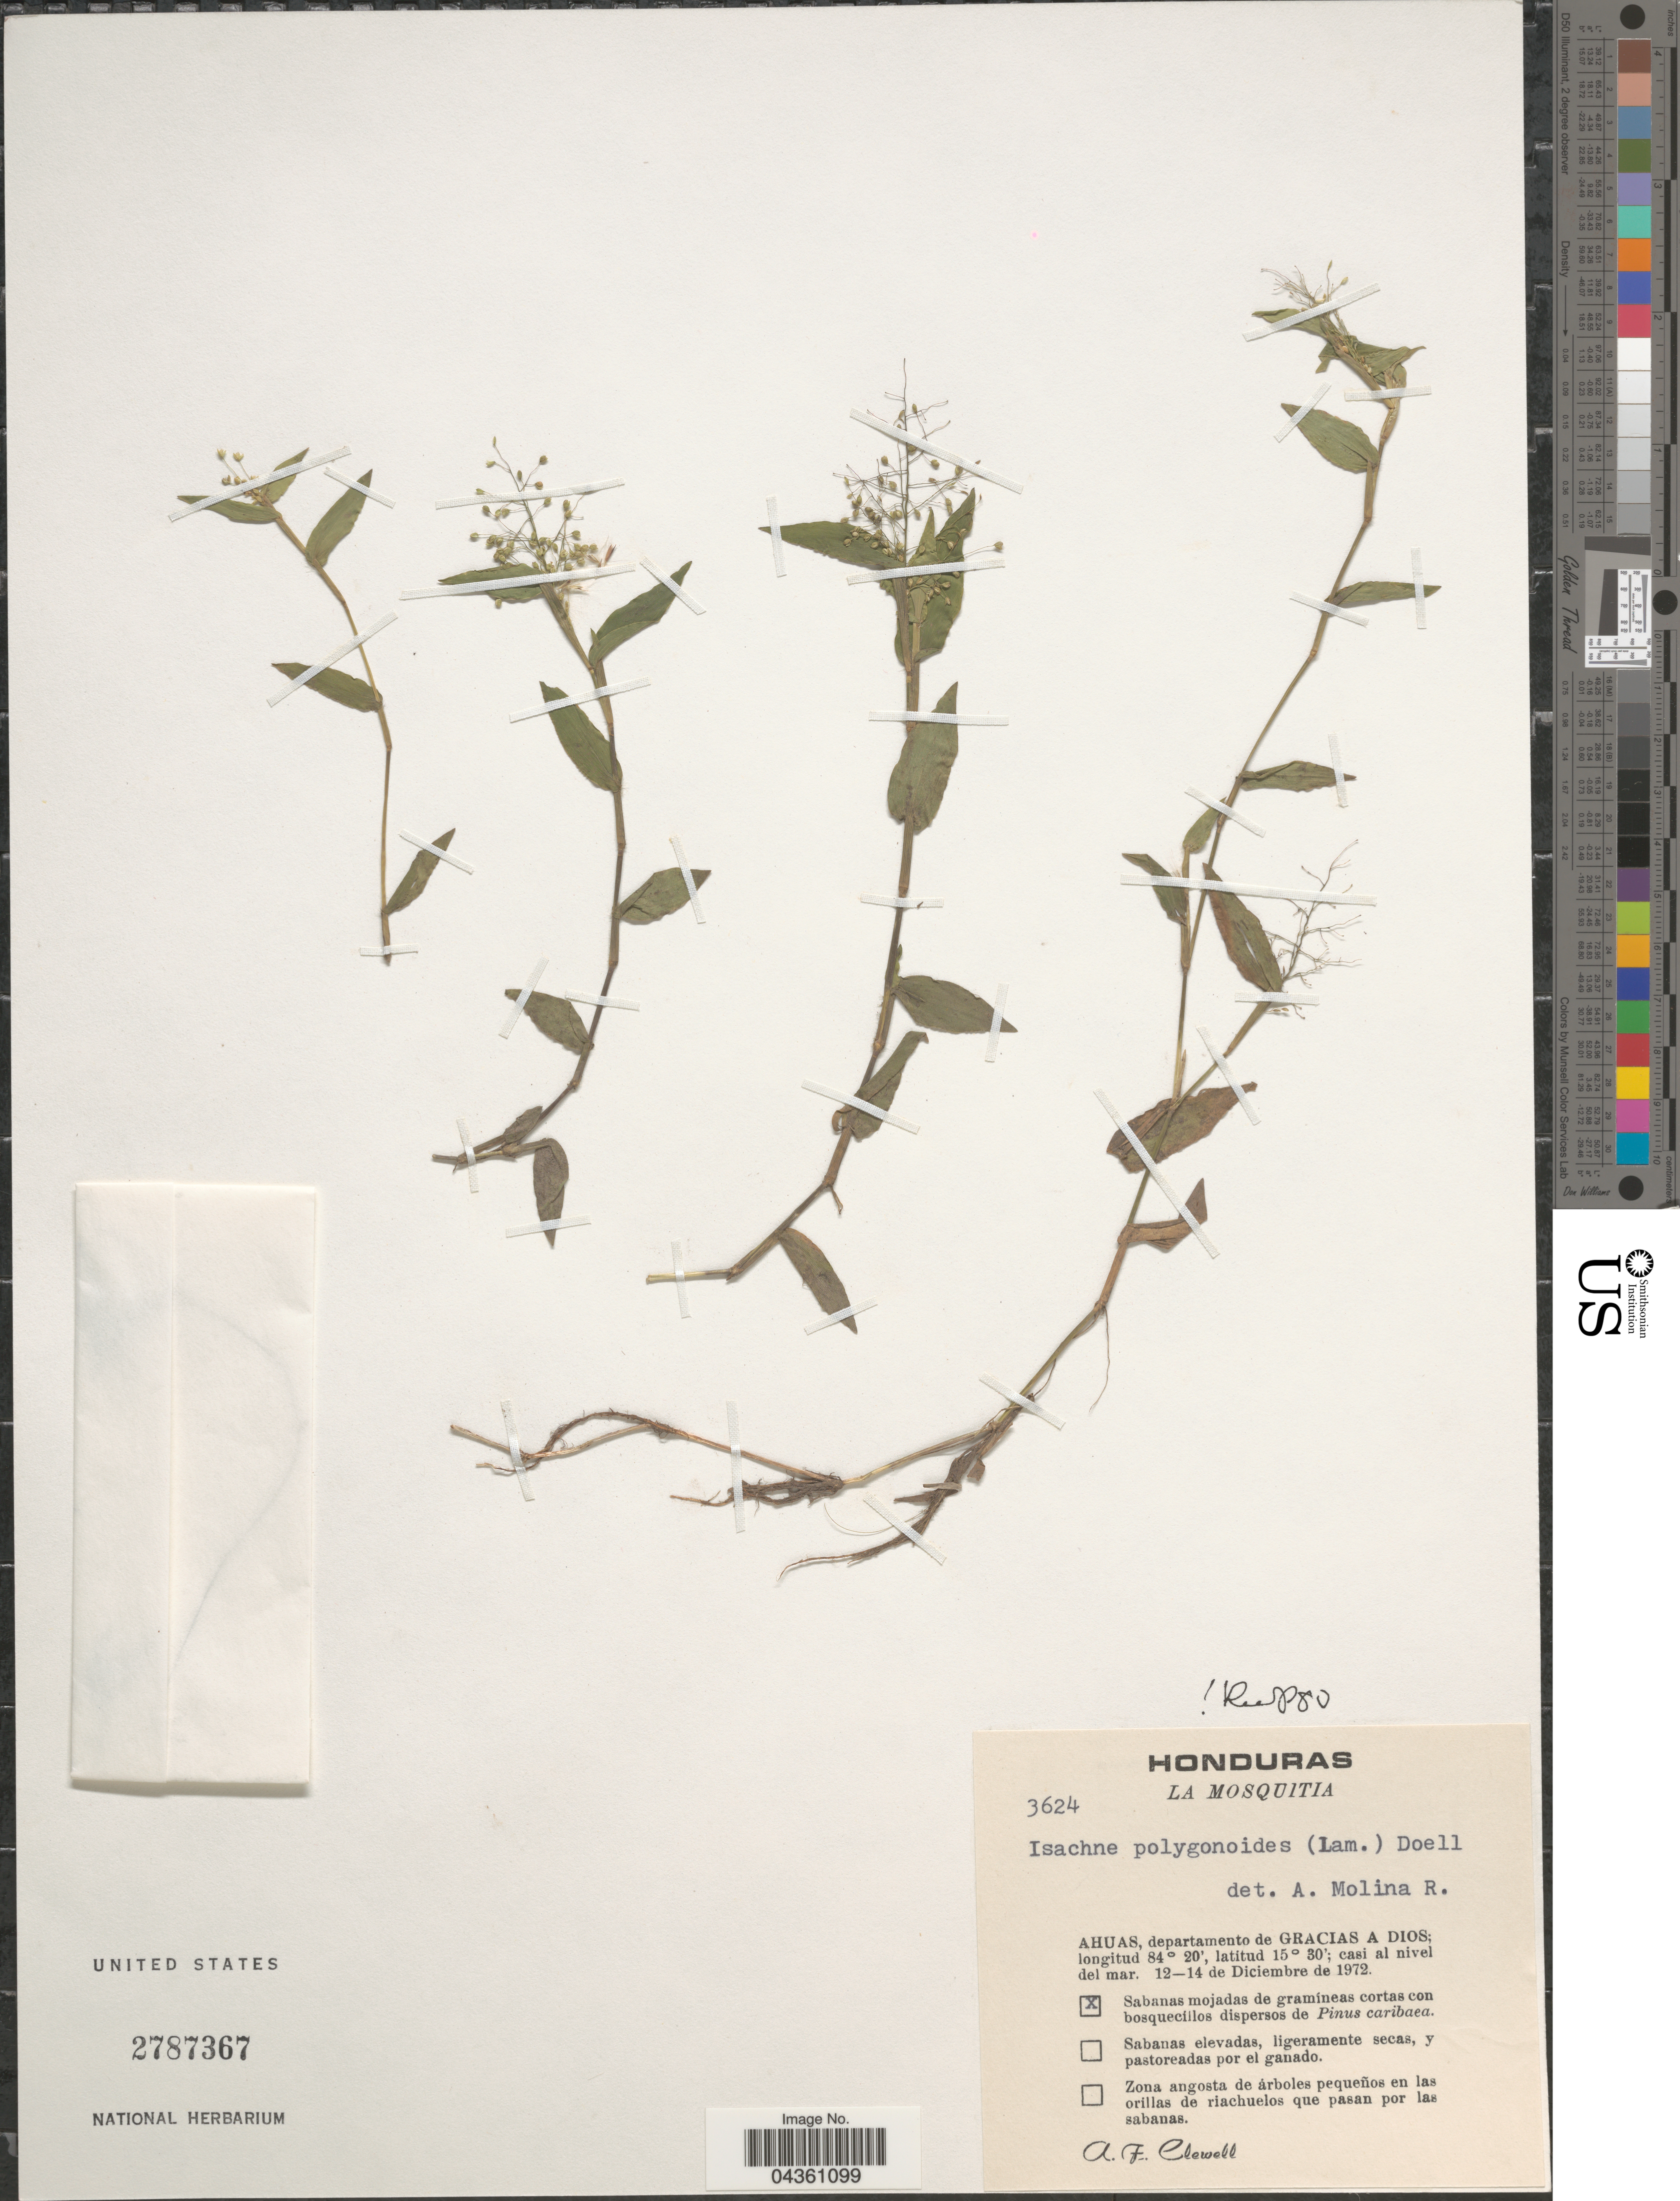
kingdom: Plantae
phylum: Tracheophyta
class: Liliopsida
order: Poales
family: Poaceae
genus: Isachne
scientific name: Isachne polygonoides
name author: (Lam.) Döll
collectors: A. Clewell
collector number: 3624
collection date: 1972-12-12/1972-12-14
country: Honduras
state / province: Gracias de Dios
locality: La Mosquitia. Ahuas, departamento de Gracias a Dios.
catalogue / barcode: US 2787367